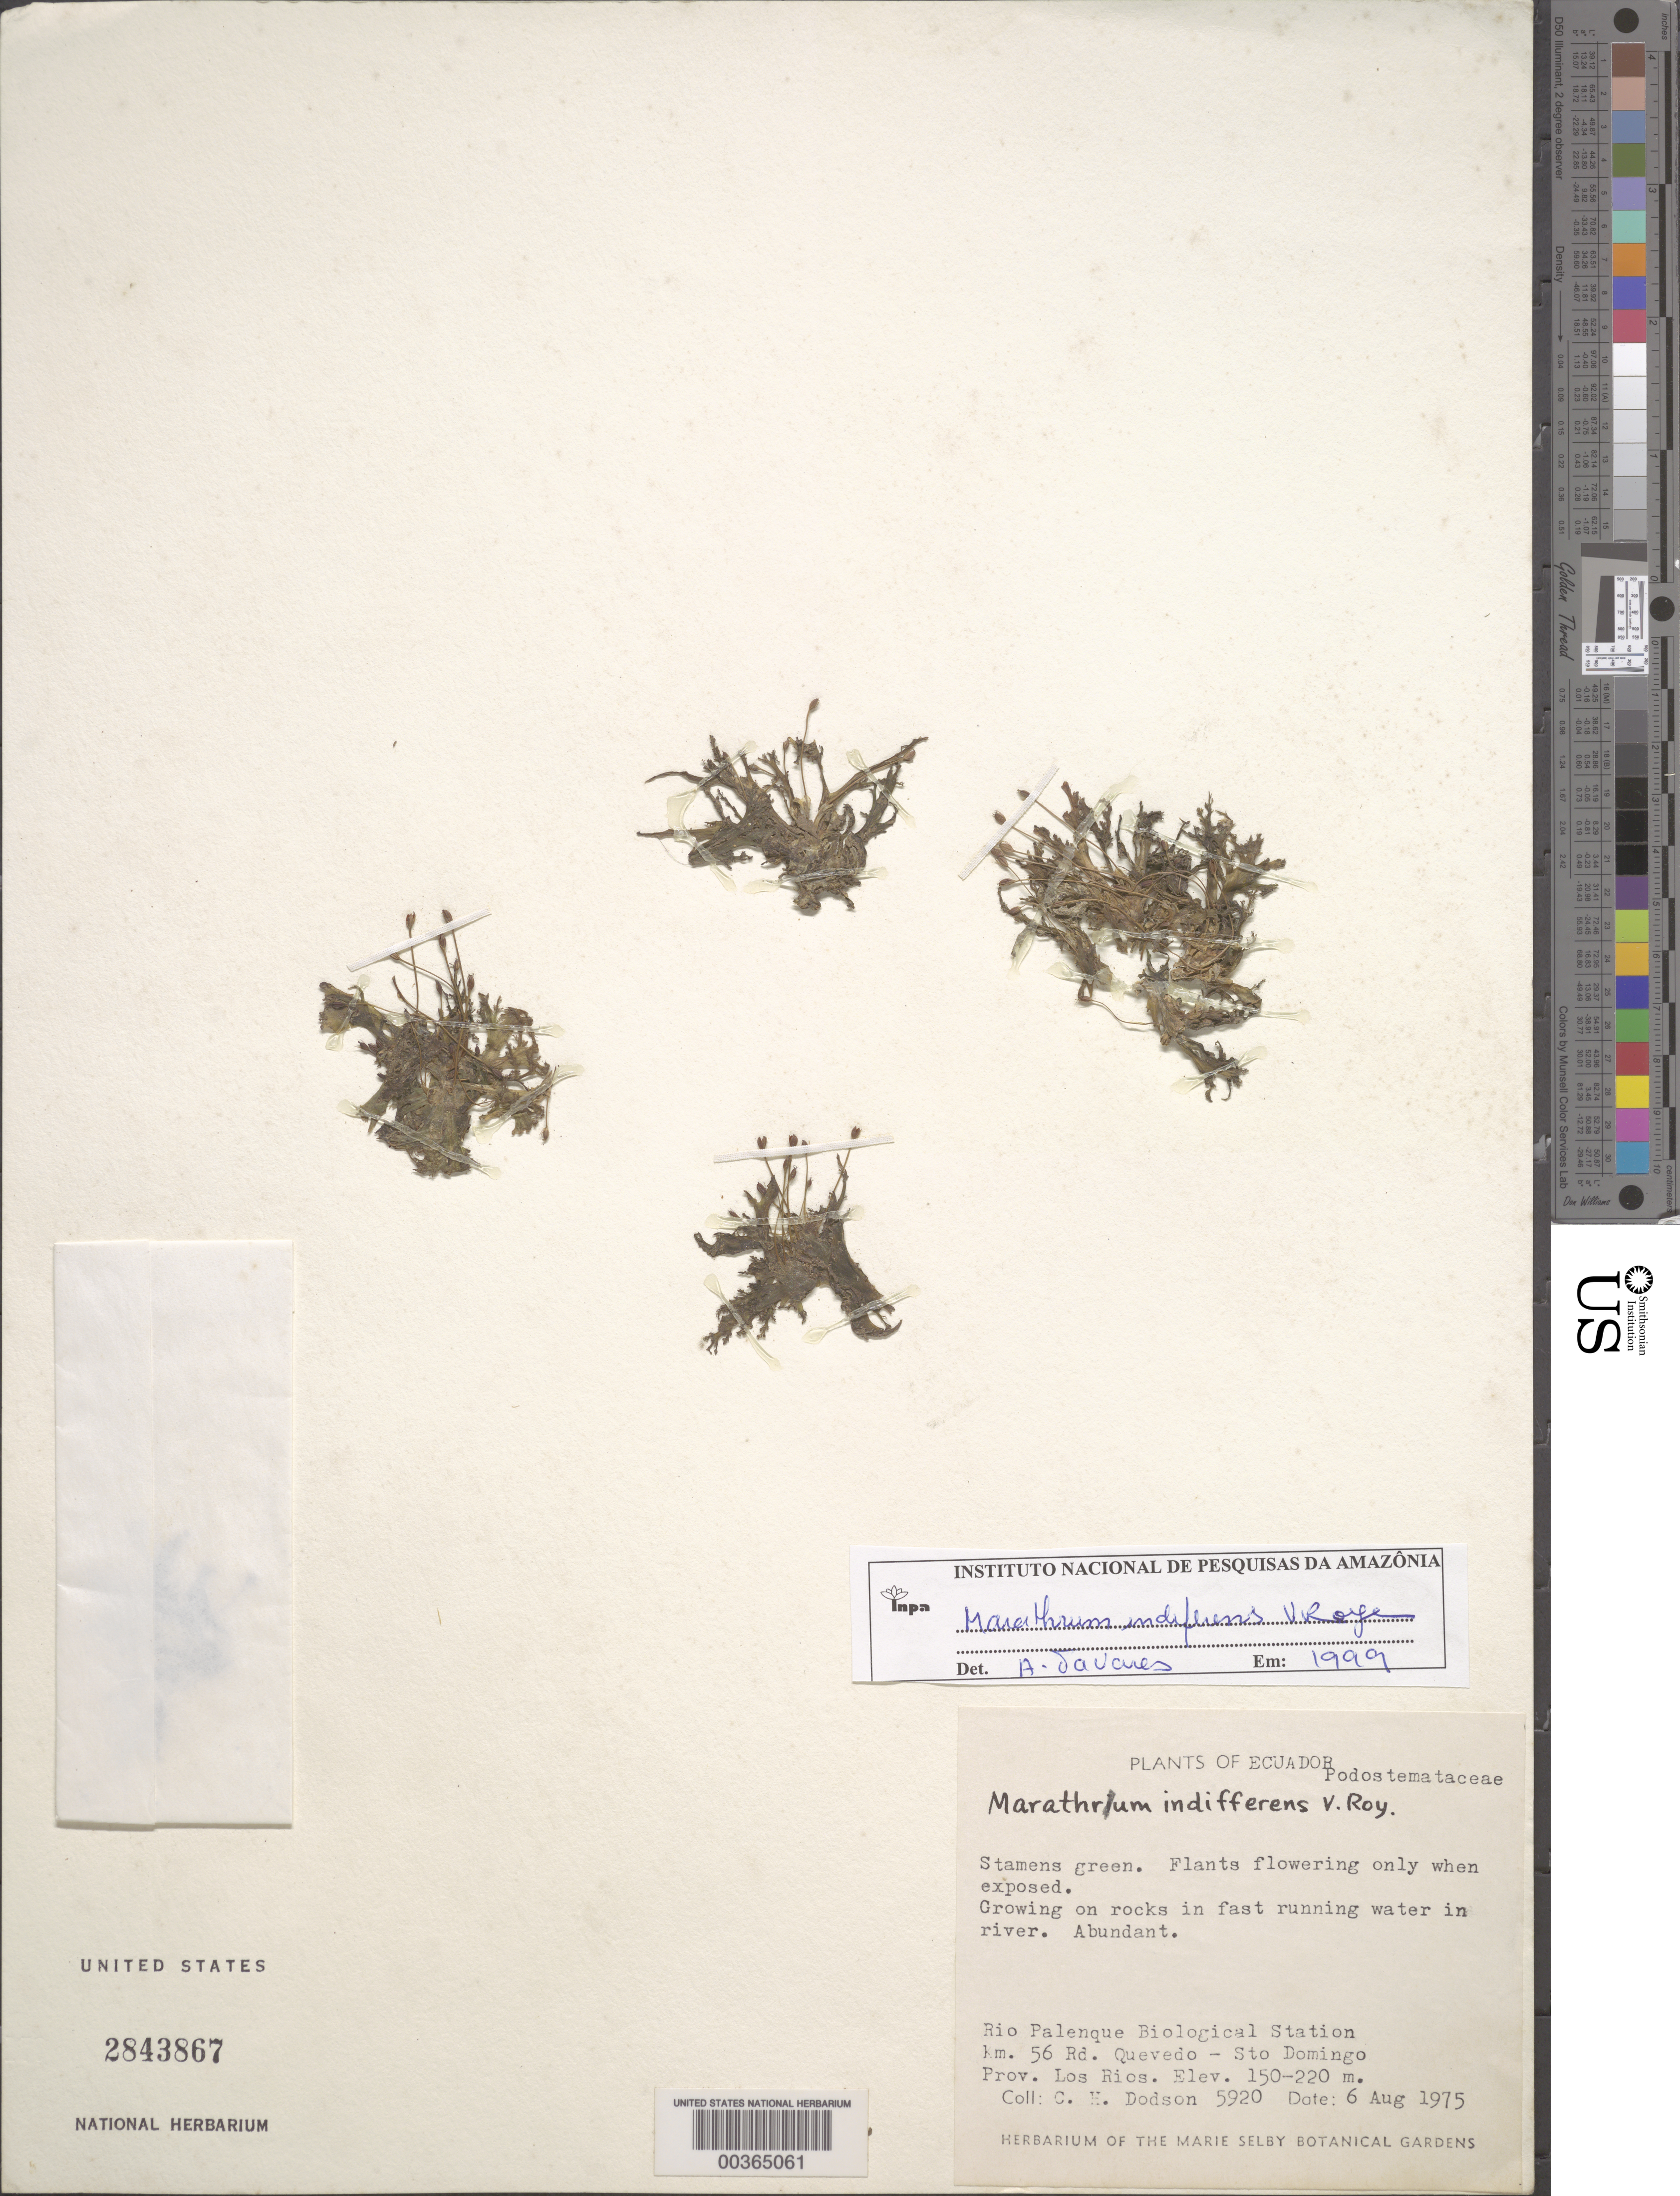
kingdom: Plantae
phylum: Tracheophyta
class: Magnoliopsida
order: Malpighiales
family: Podostemaceae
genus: Marathrum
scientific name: Marathrum indifferens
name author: P. Royen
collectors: C. H. Dodson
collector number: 5920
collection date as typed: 06 Aug 1975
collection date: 1975-08-06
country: Ecuador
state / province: Los Ríos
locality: Rio palenque biol. Sta., km. 56 Quevedo - sto. domingo road.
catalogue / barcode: US 2843867